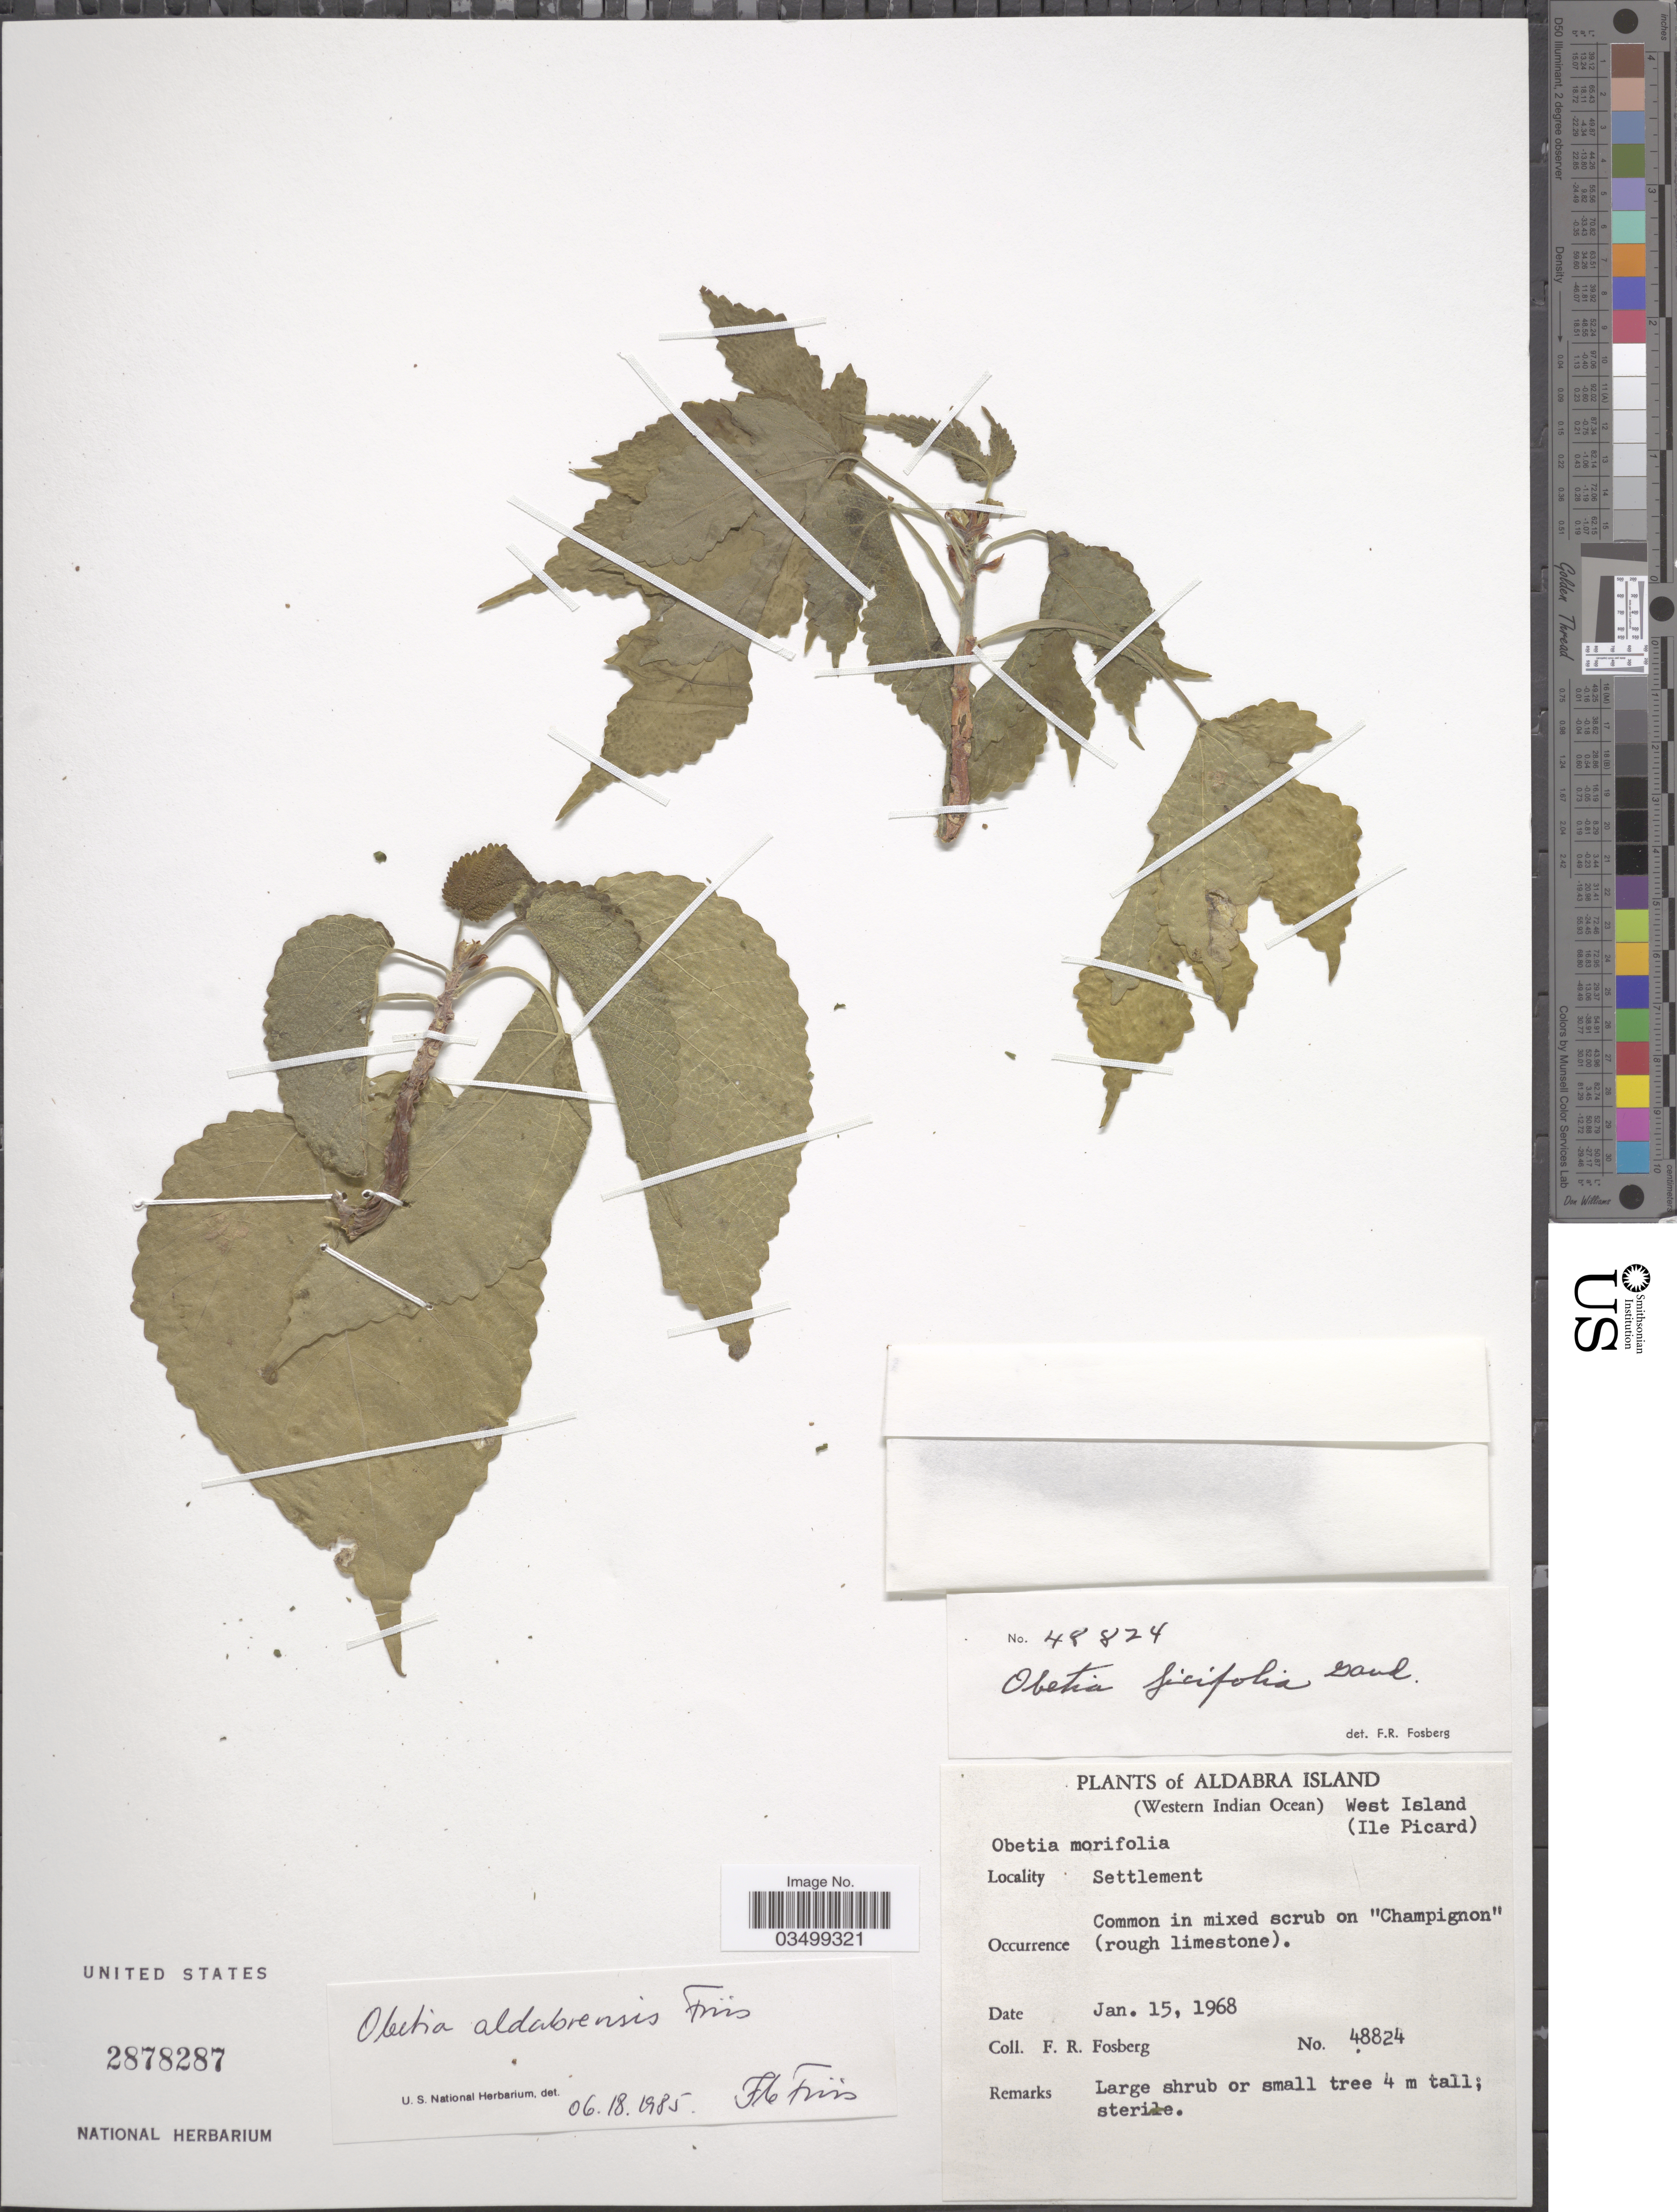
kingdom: Plantae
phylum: Tracheophyta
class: Magnoliopsida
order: Rosales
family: Urticaceae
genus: Obetia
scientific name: Obetia aldabrensis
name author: Friis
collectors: F. R. Fosberg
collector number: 48824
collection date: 1968-01-15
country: Seychelles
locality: Aldabra Island. (Western Indian Ocean) West Island (Ile Picard). Settlement.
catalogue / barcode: US 2878287